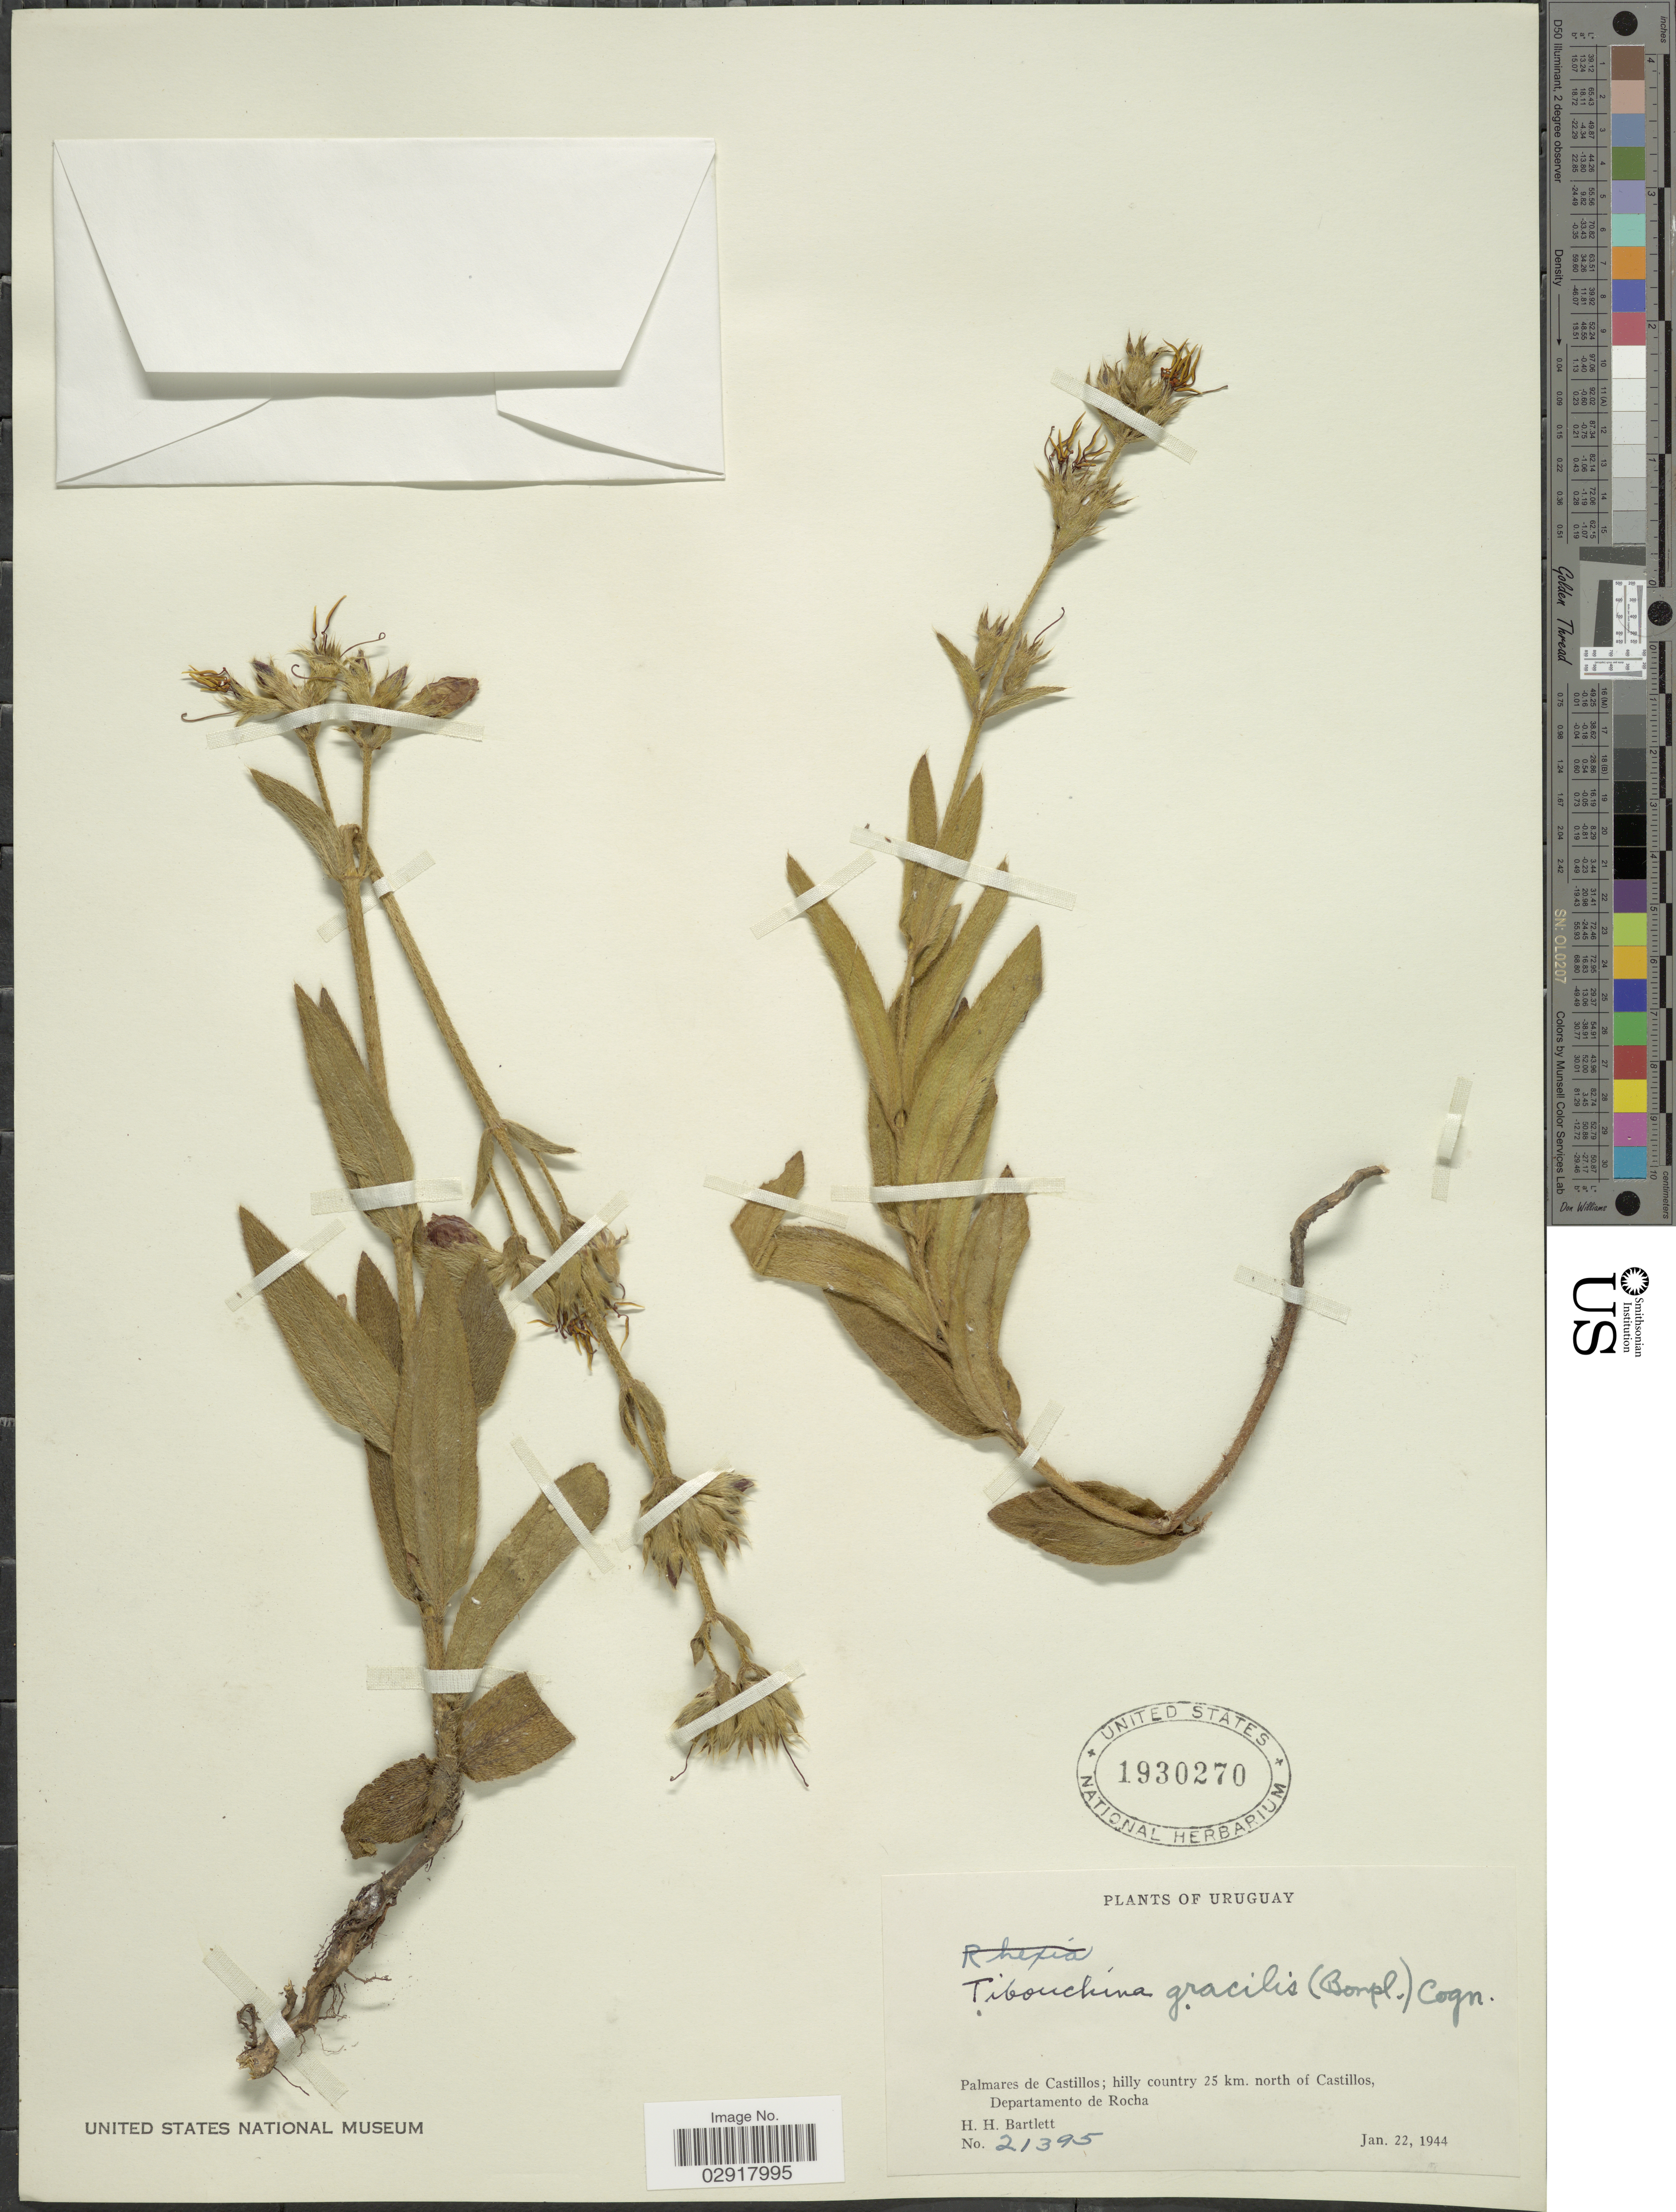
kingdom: Plantae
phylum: Tracheophyta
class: Magnoliopsida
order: Myrtales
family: Melastomataceae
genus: Chaetogastra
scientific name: Chaetogastra gracilis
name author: (Bonpl.) DC.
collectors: H. H. Bartlett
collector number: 21395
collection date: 1944-01-22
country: Uruguay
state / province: Rocha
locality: Palmares de Castillos; hilly country 25 km. north of Castillos. Departamento de Rocha.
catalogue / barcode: US 1930270